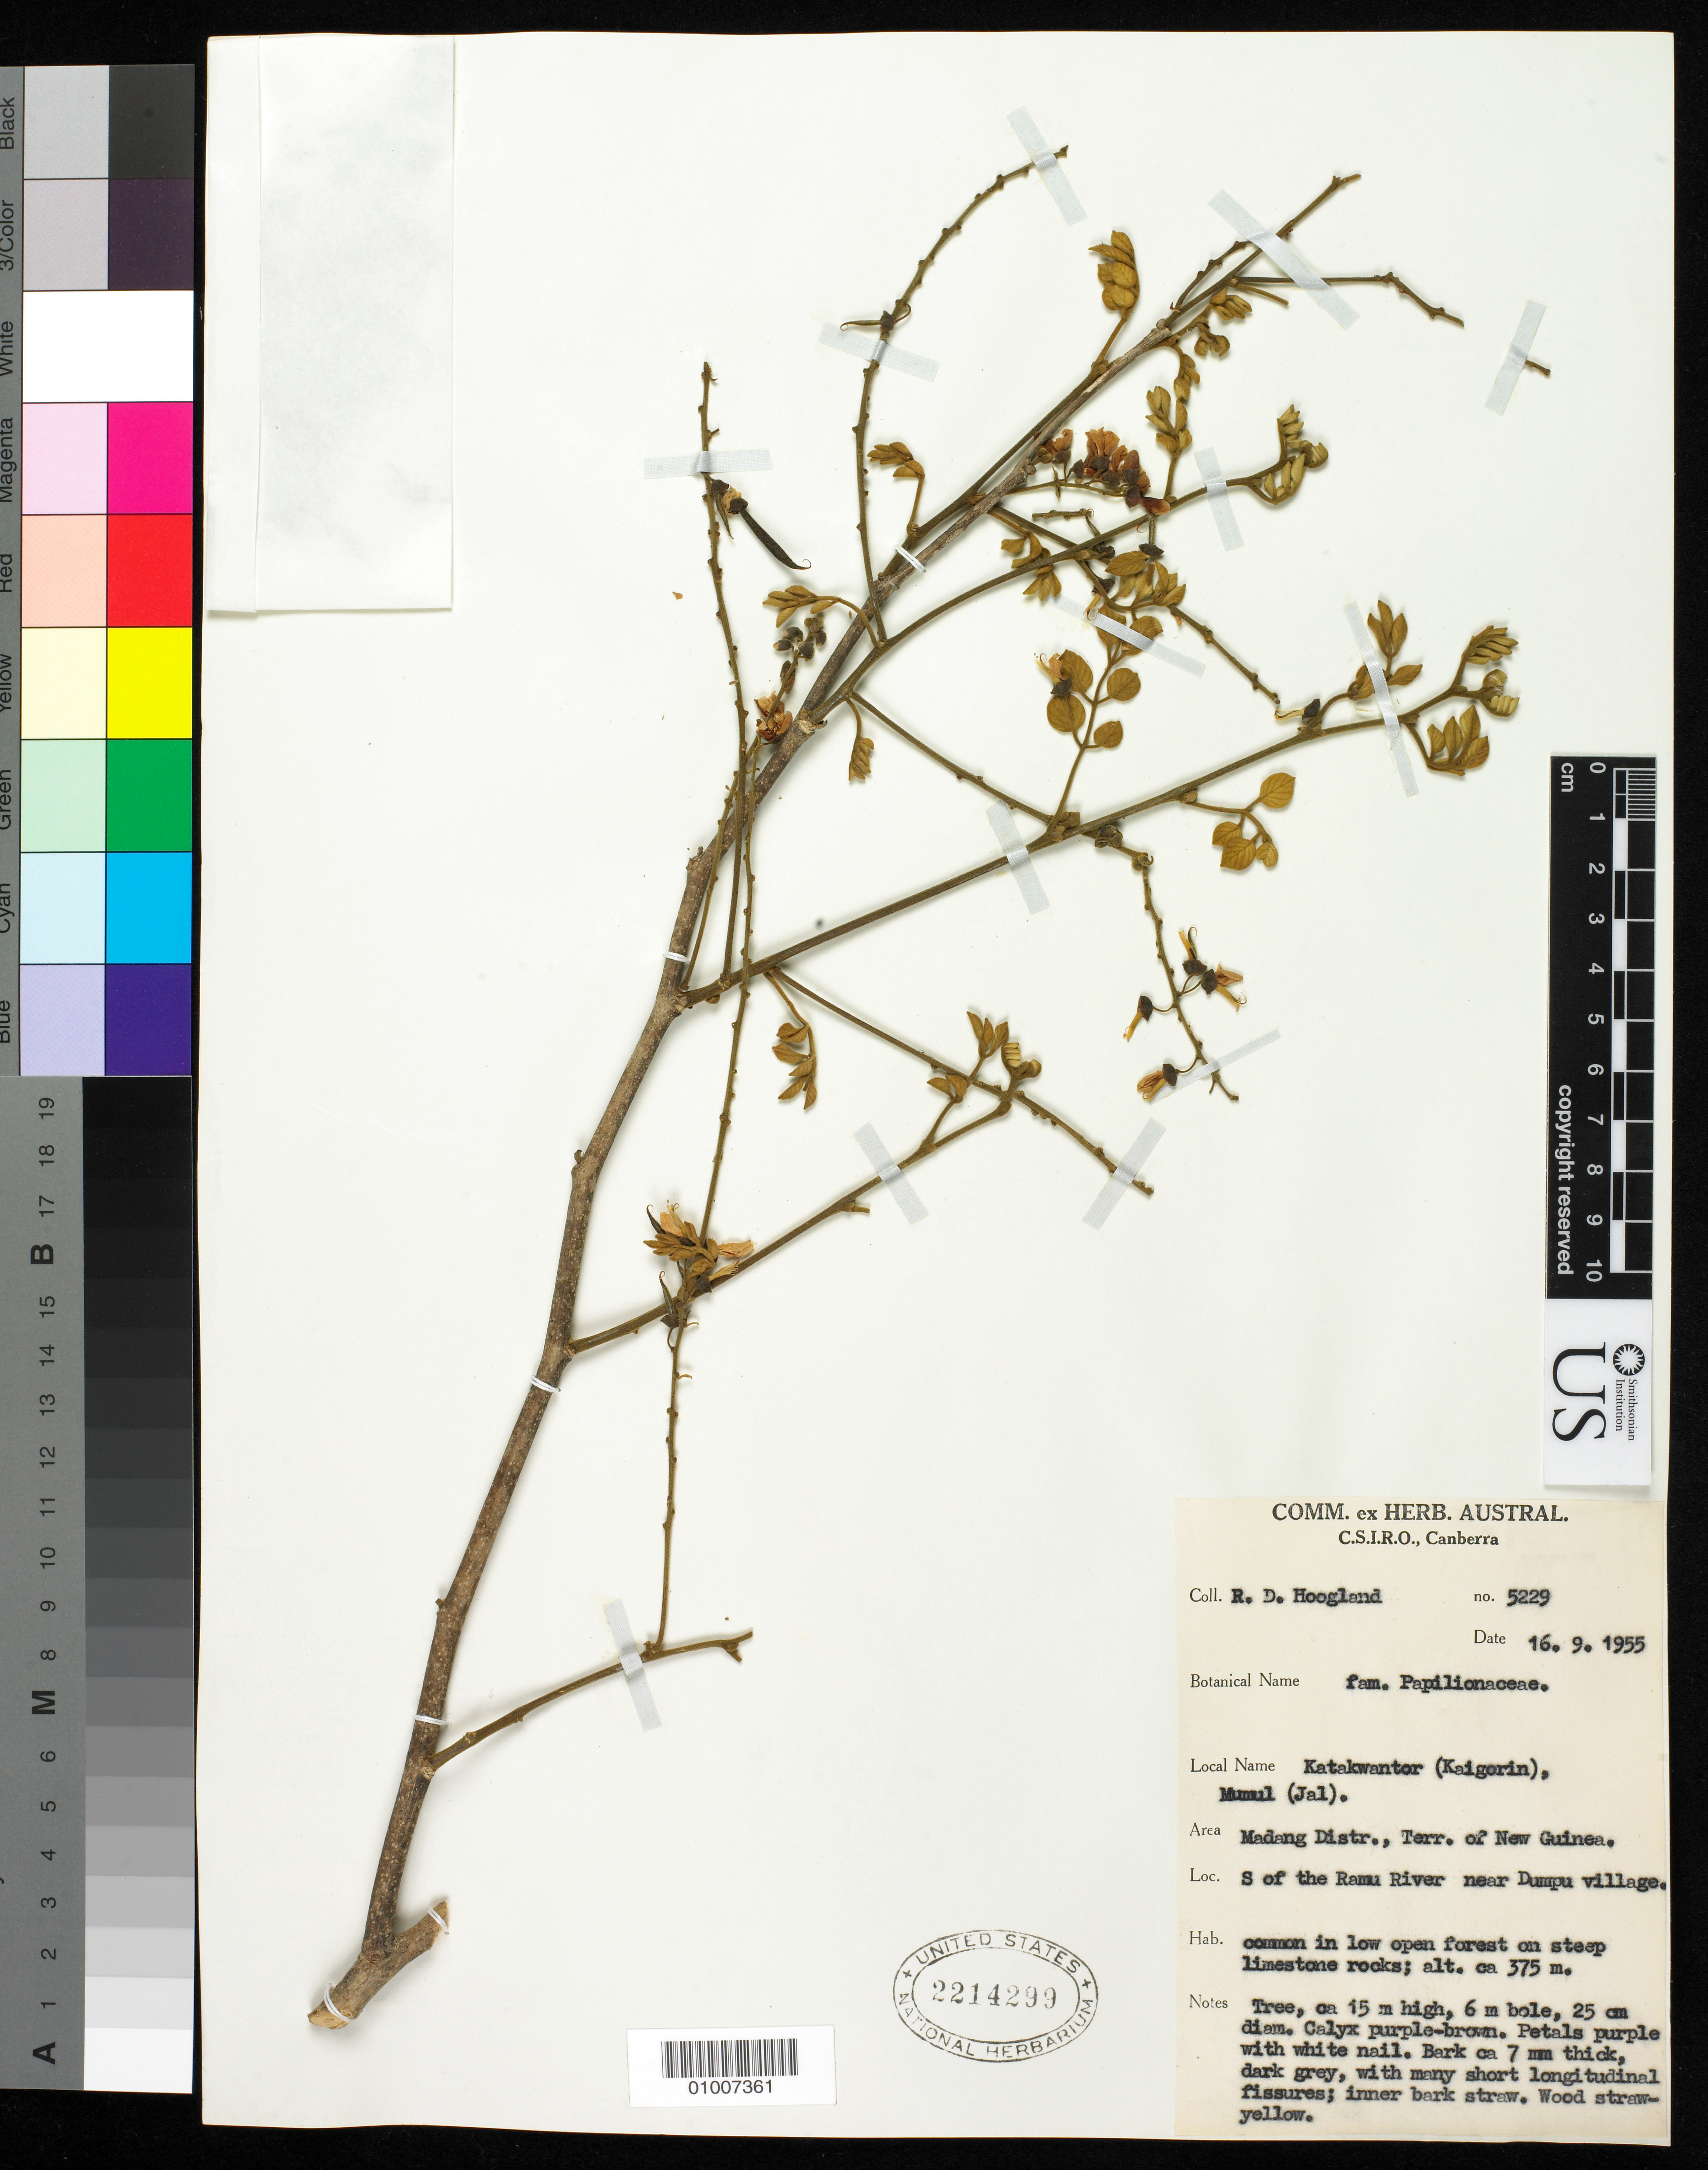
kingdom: Plantae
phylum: Tracheophyta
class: Magnoliopsida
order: Fabales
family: Fabaceae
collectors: R. D. Hoogland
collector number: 5229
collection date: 1955-09-16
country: Papua New Guinea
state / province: Madang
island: New Guinea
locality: S of the Ramu River near Dumpu village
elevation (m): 375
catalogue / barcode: US 2214299